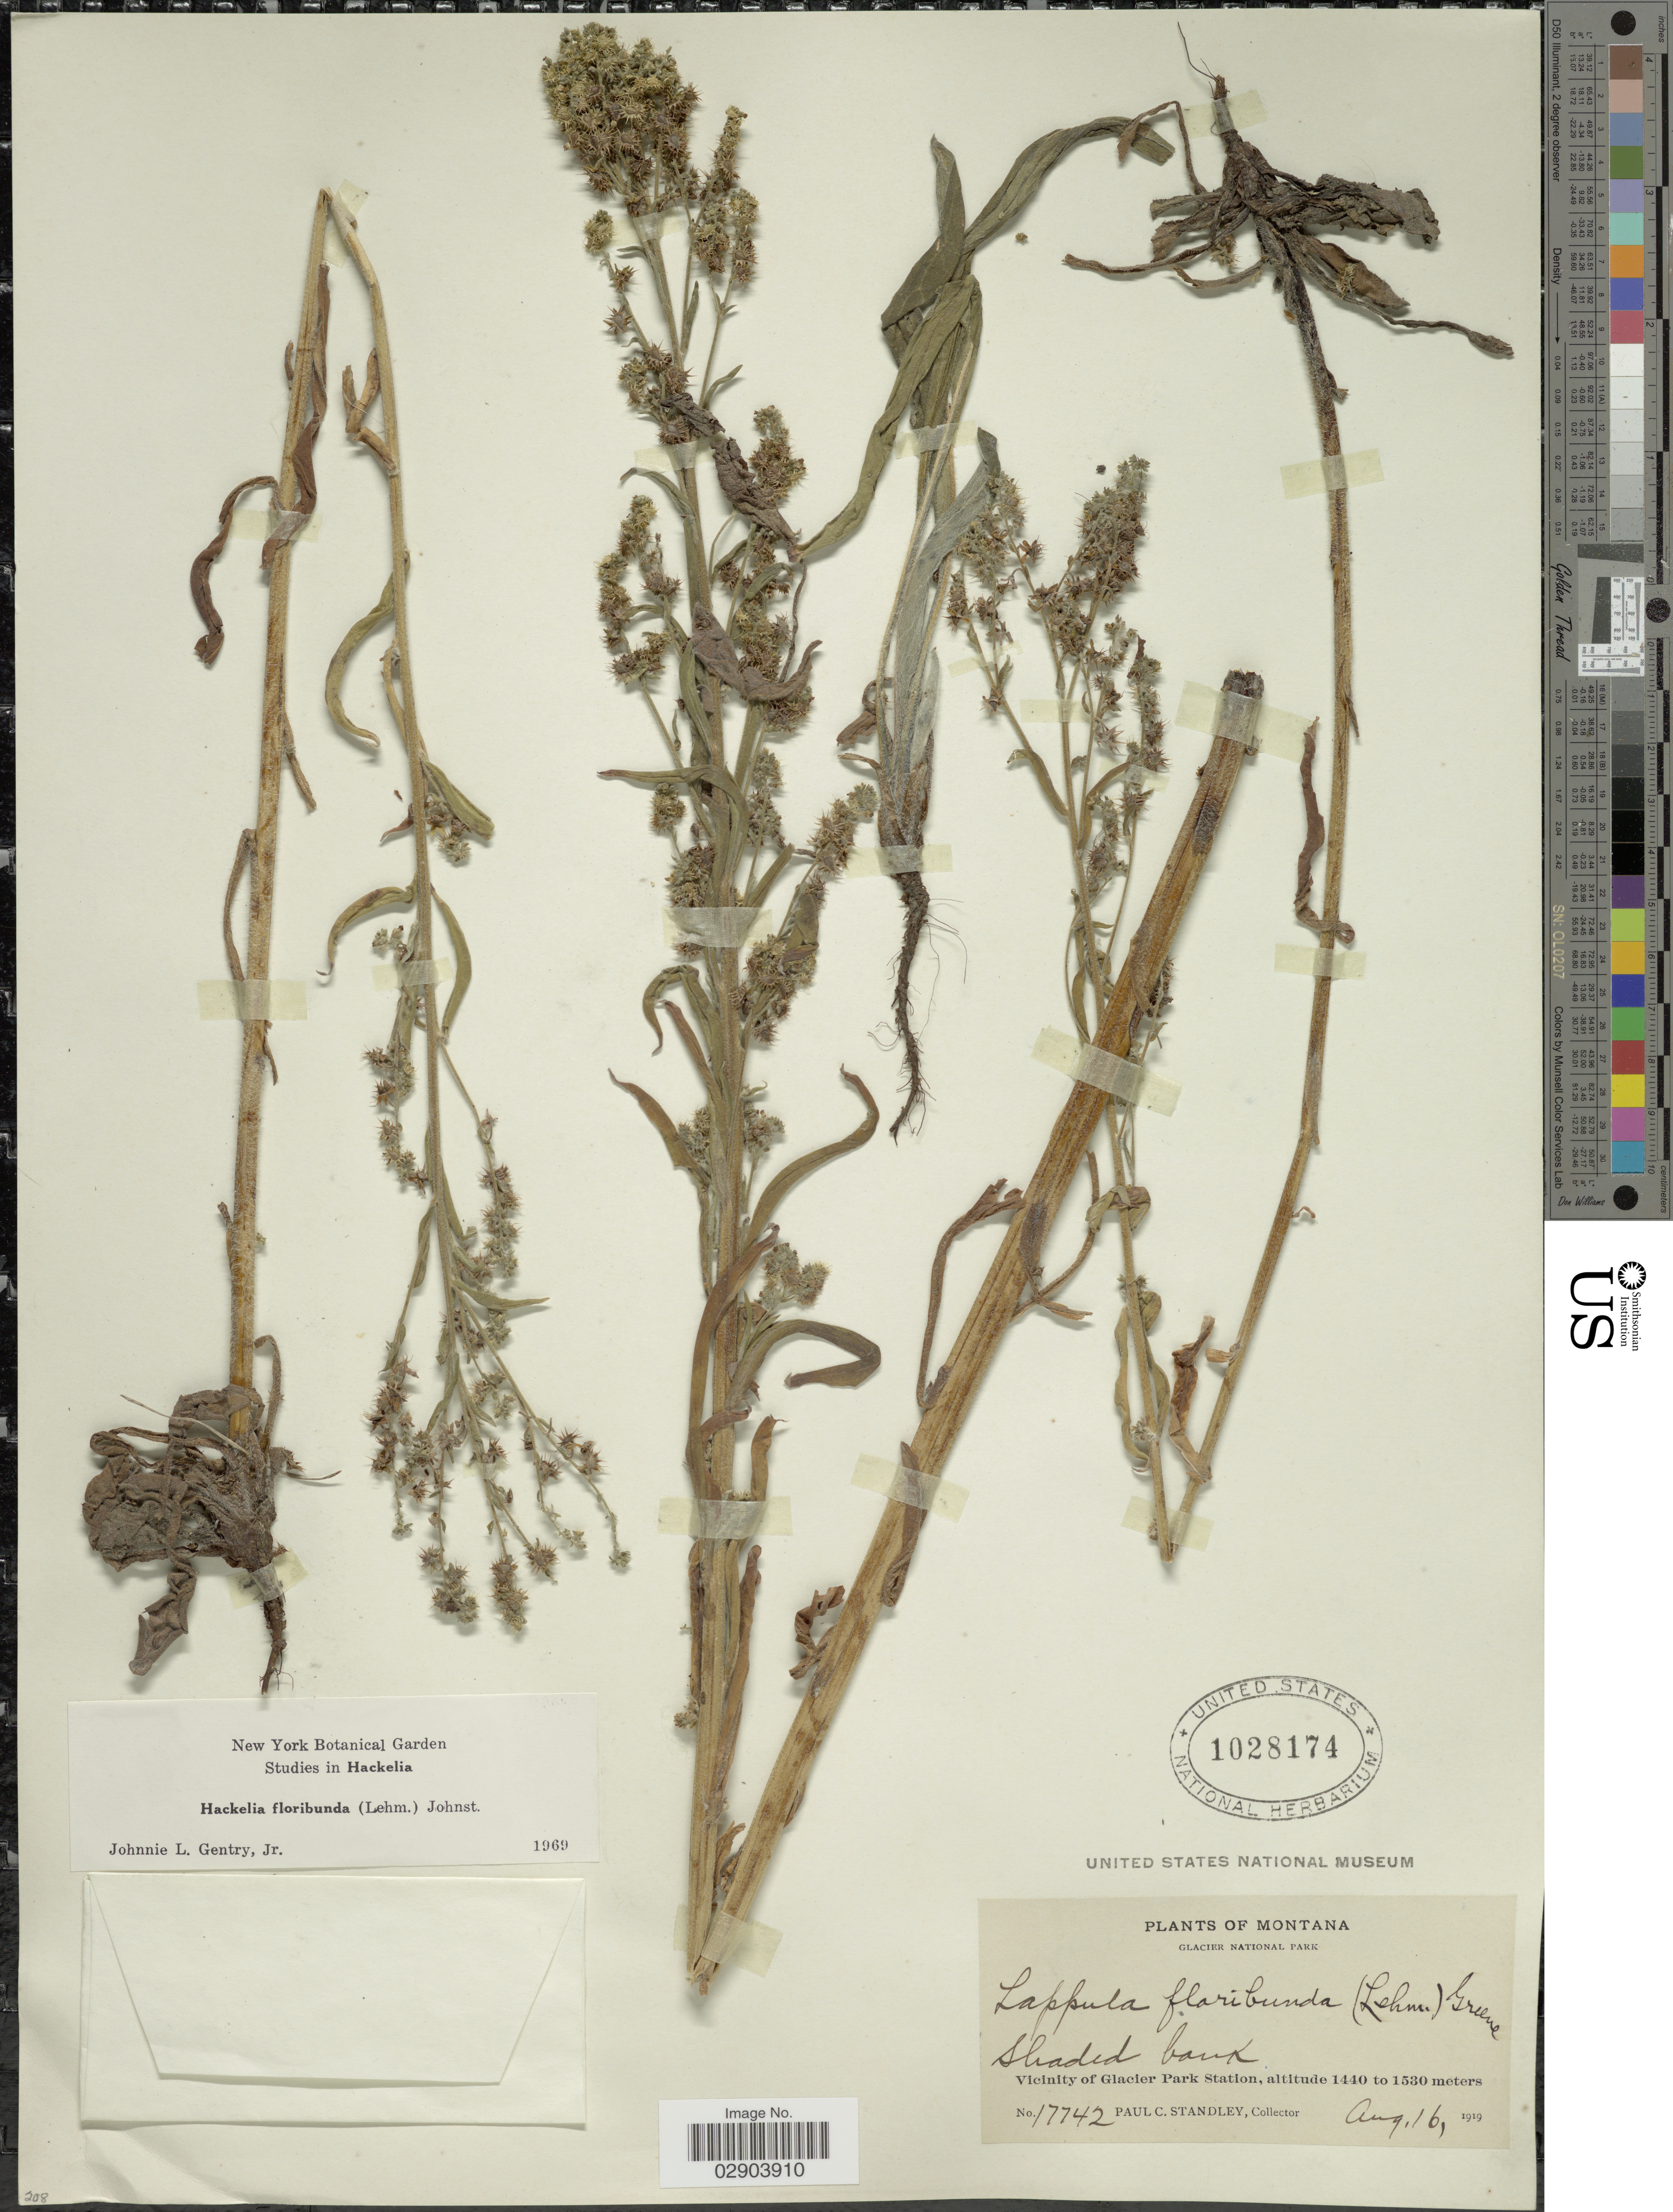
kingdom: Plantae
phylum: Tracheophyta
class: Magnoliopsida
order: Boraginales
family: Boraginaceae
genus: Hackelia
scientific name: Hackelia floribunda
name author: (Lehm.) I.M. Johnst.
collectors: P. C. Standley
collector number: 17742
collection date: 1919-08-16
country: United States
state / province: Montana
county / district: Glacier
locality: Glacier National Park, Vicinity of Glacier Park Station.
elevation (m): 1440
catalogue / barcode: US 1028174